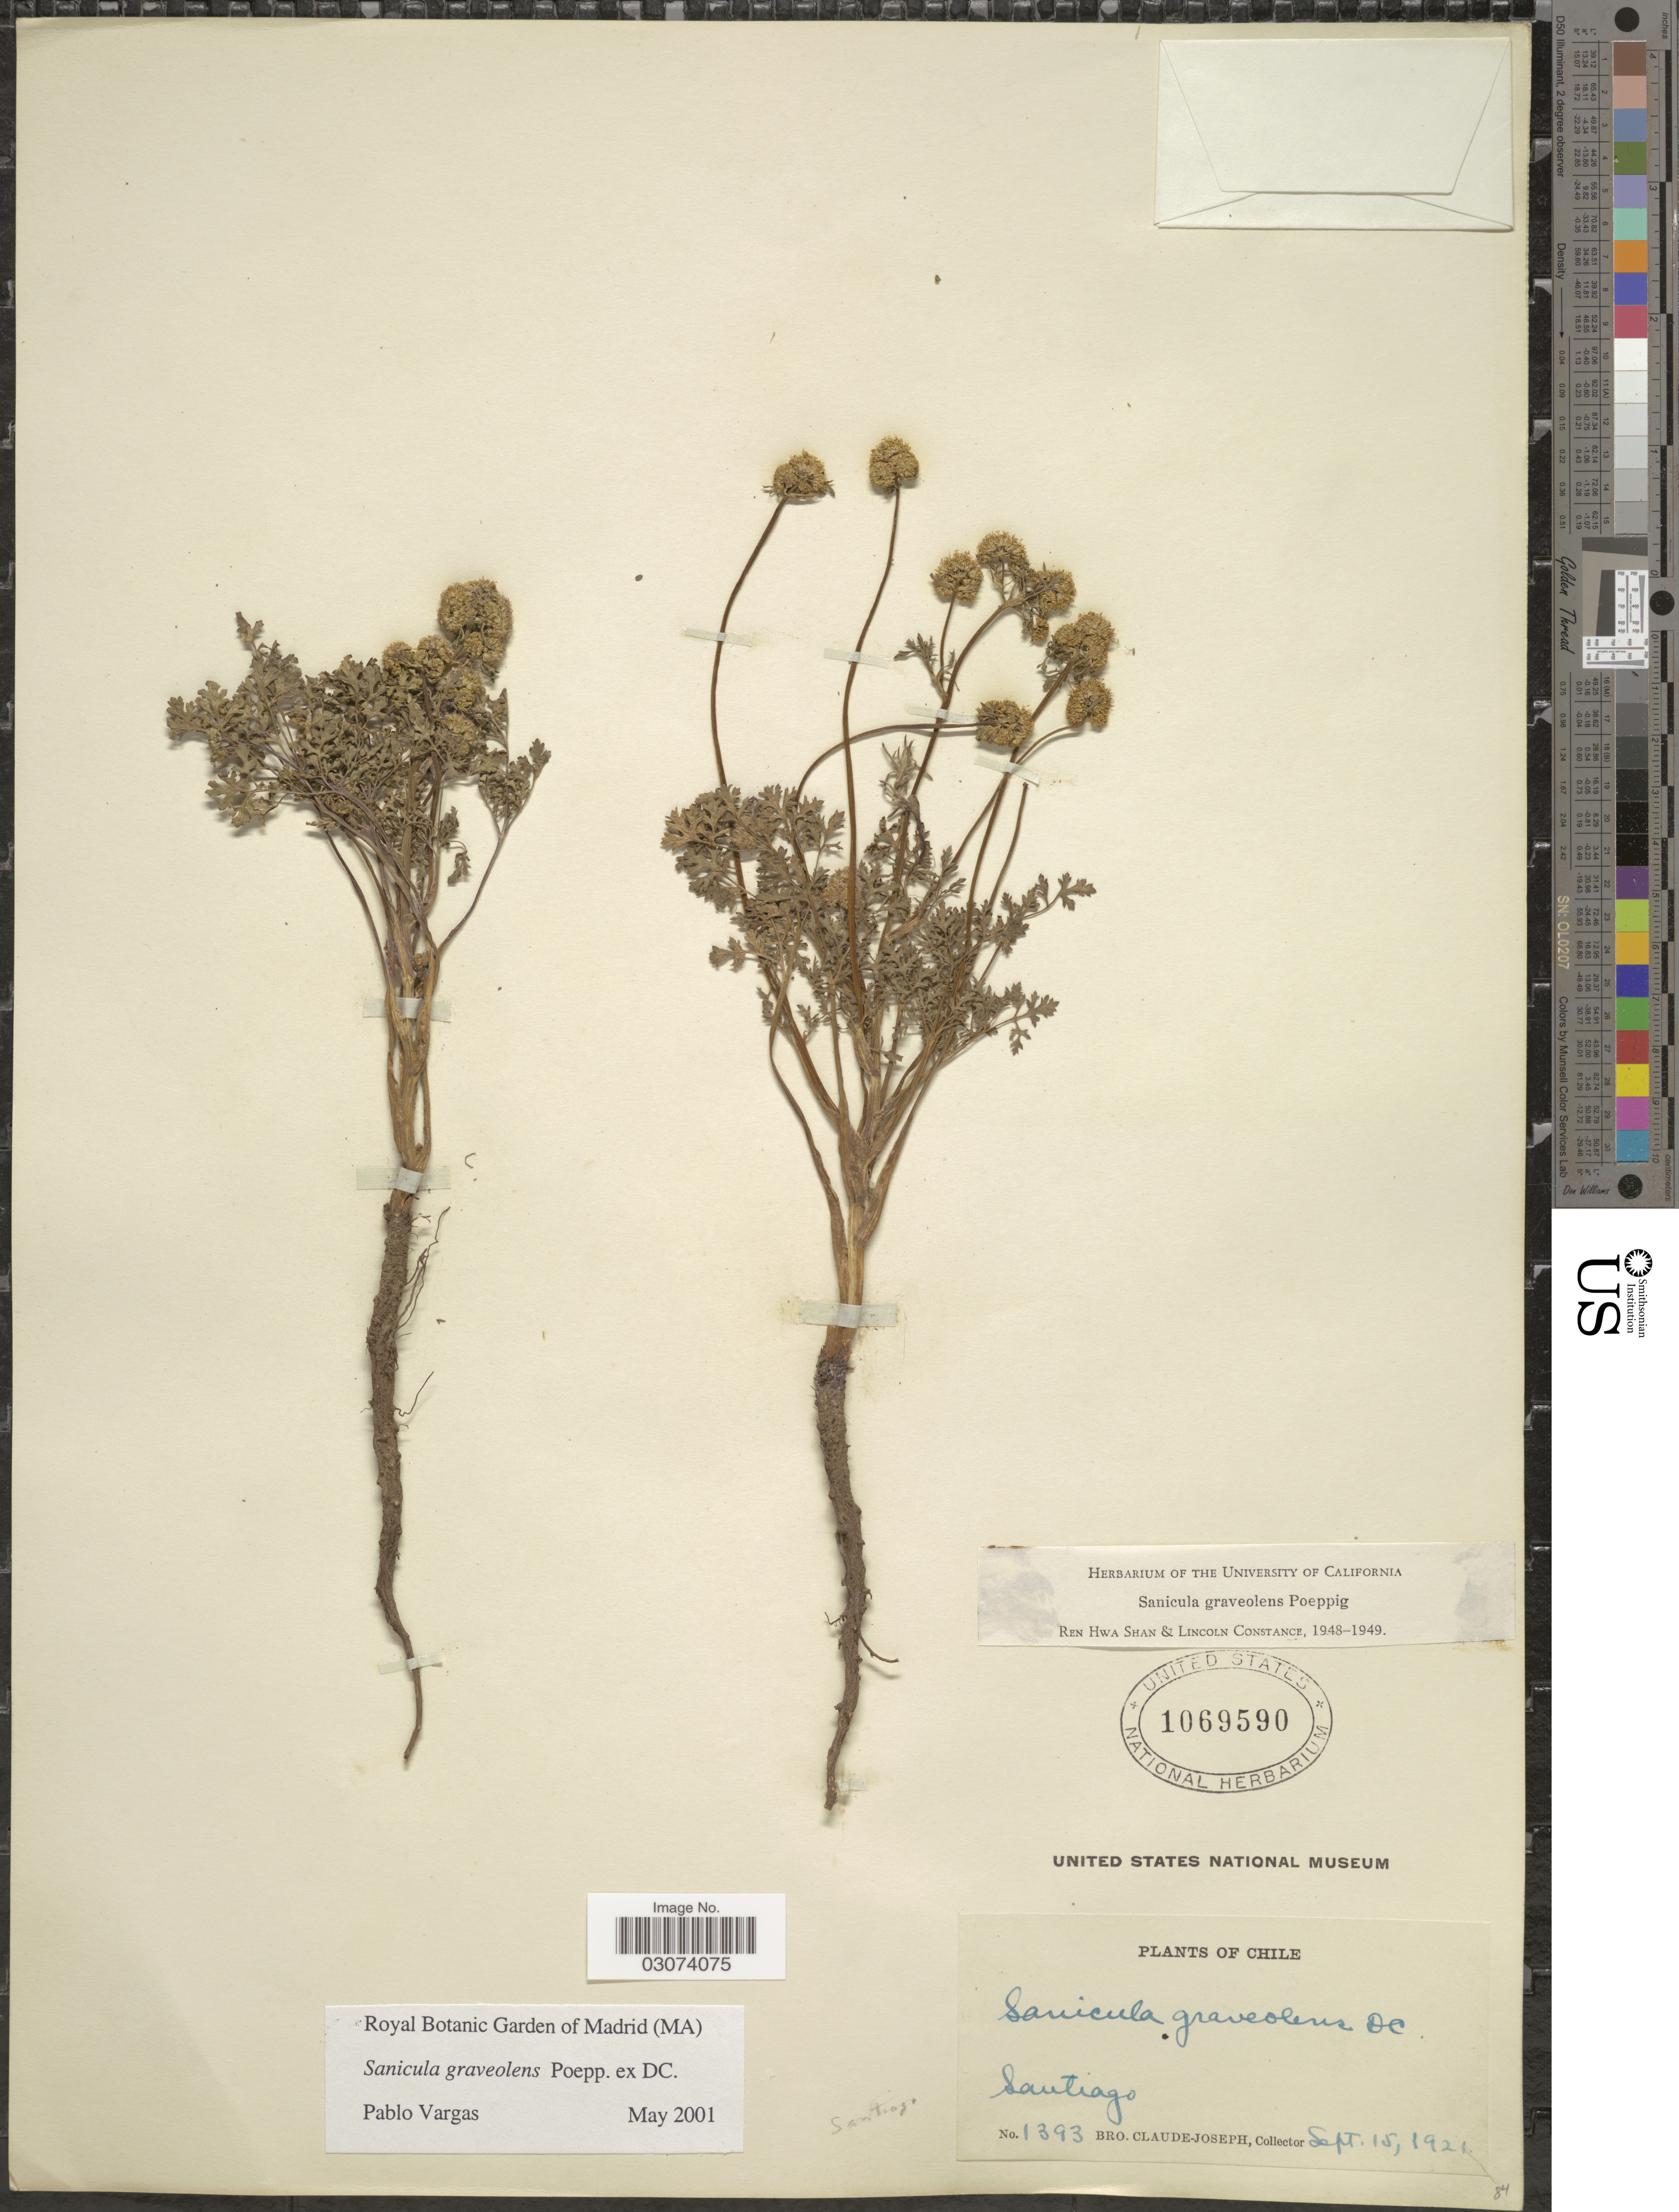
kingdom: Plantae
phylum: Tracheophyta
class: Magnoliopsida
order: Apiales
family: Apiaceae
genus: Sanicula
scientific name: Sanicula graveolens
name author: Poepp. ex DC.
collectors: Bro. Claude-Joseph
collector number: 1393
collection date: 1921-09-15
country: Chile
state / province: Región Metropolitana (RM)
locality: Santiago.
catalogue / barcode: US 1069590